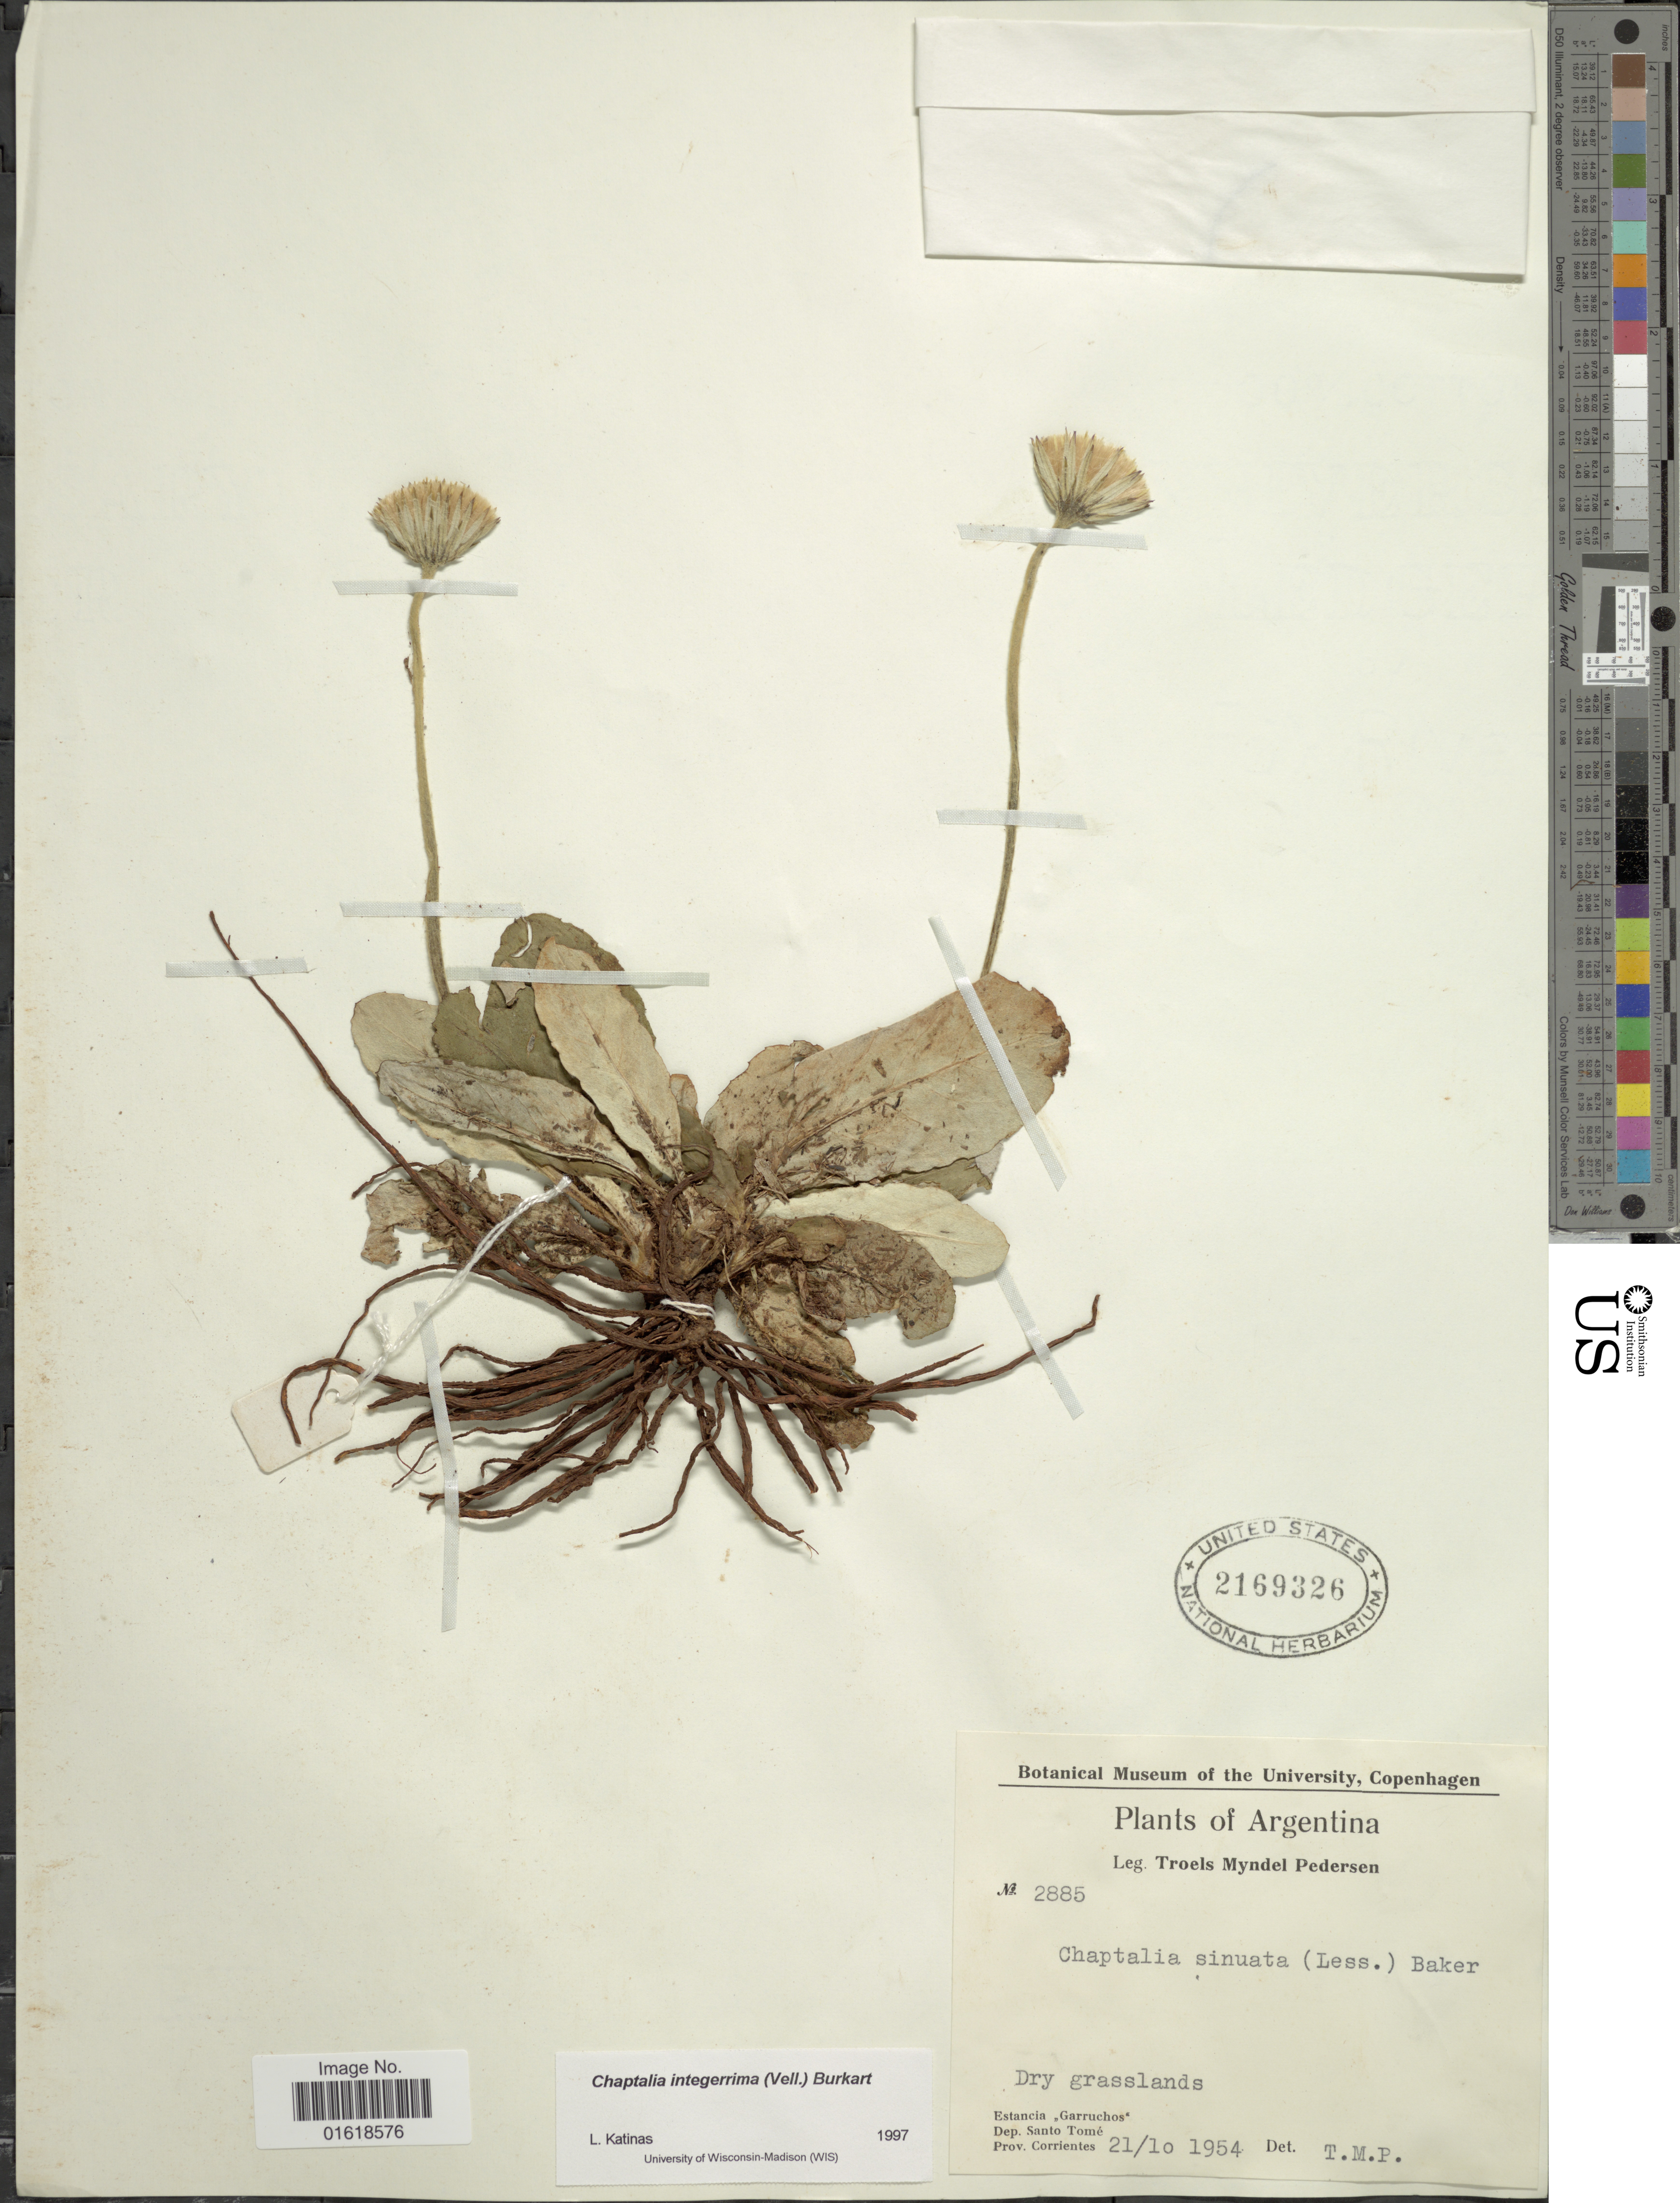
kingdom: Plantae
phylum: Tracheophyta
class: Magnoliopsida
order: Asterales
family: Asteraceae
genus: Chaptalia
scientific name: Chaptalia integerrima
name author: (Vell.) Burkart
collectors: T. Pederson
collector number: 2885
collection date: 1954-10-21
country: Argentina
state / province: Corrientes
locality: Estancia Garruchos. Dep. Santo Tomé. Prov. Corrientes.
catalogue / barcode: US 2169326